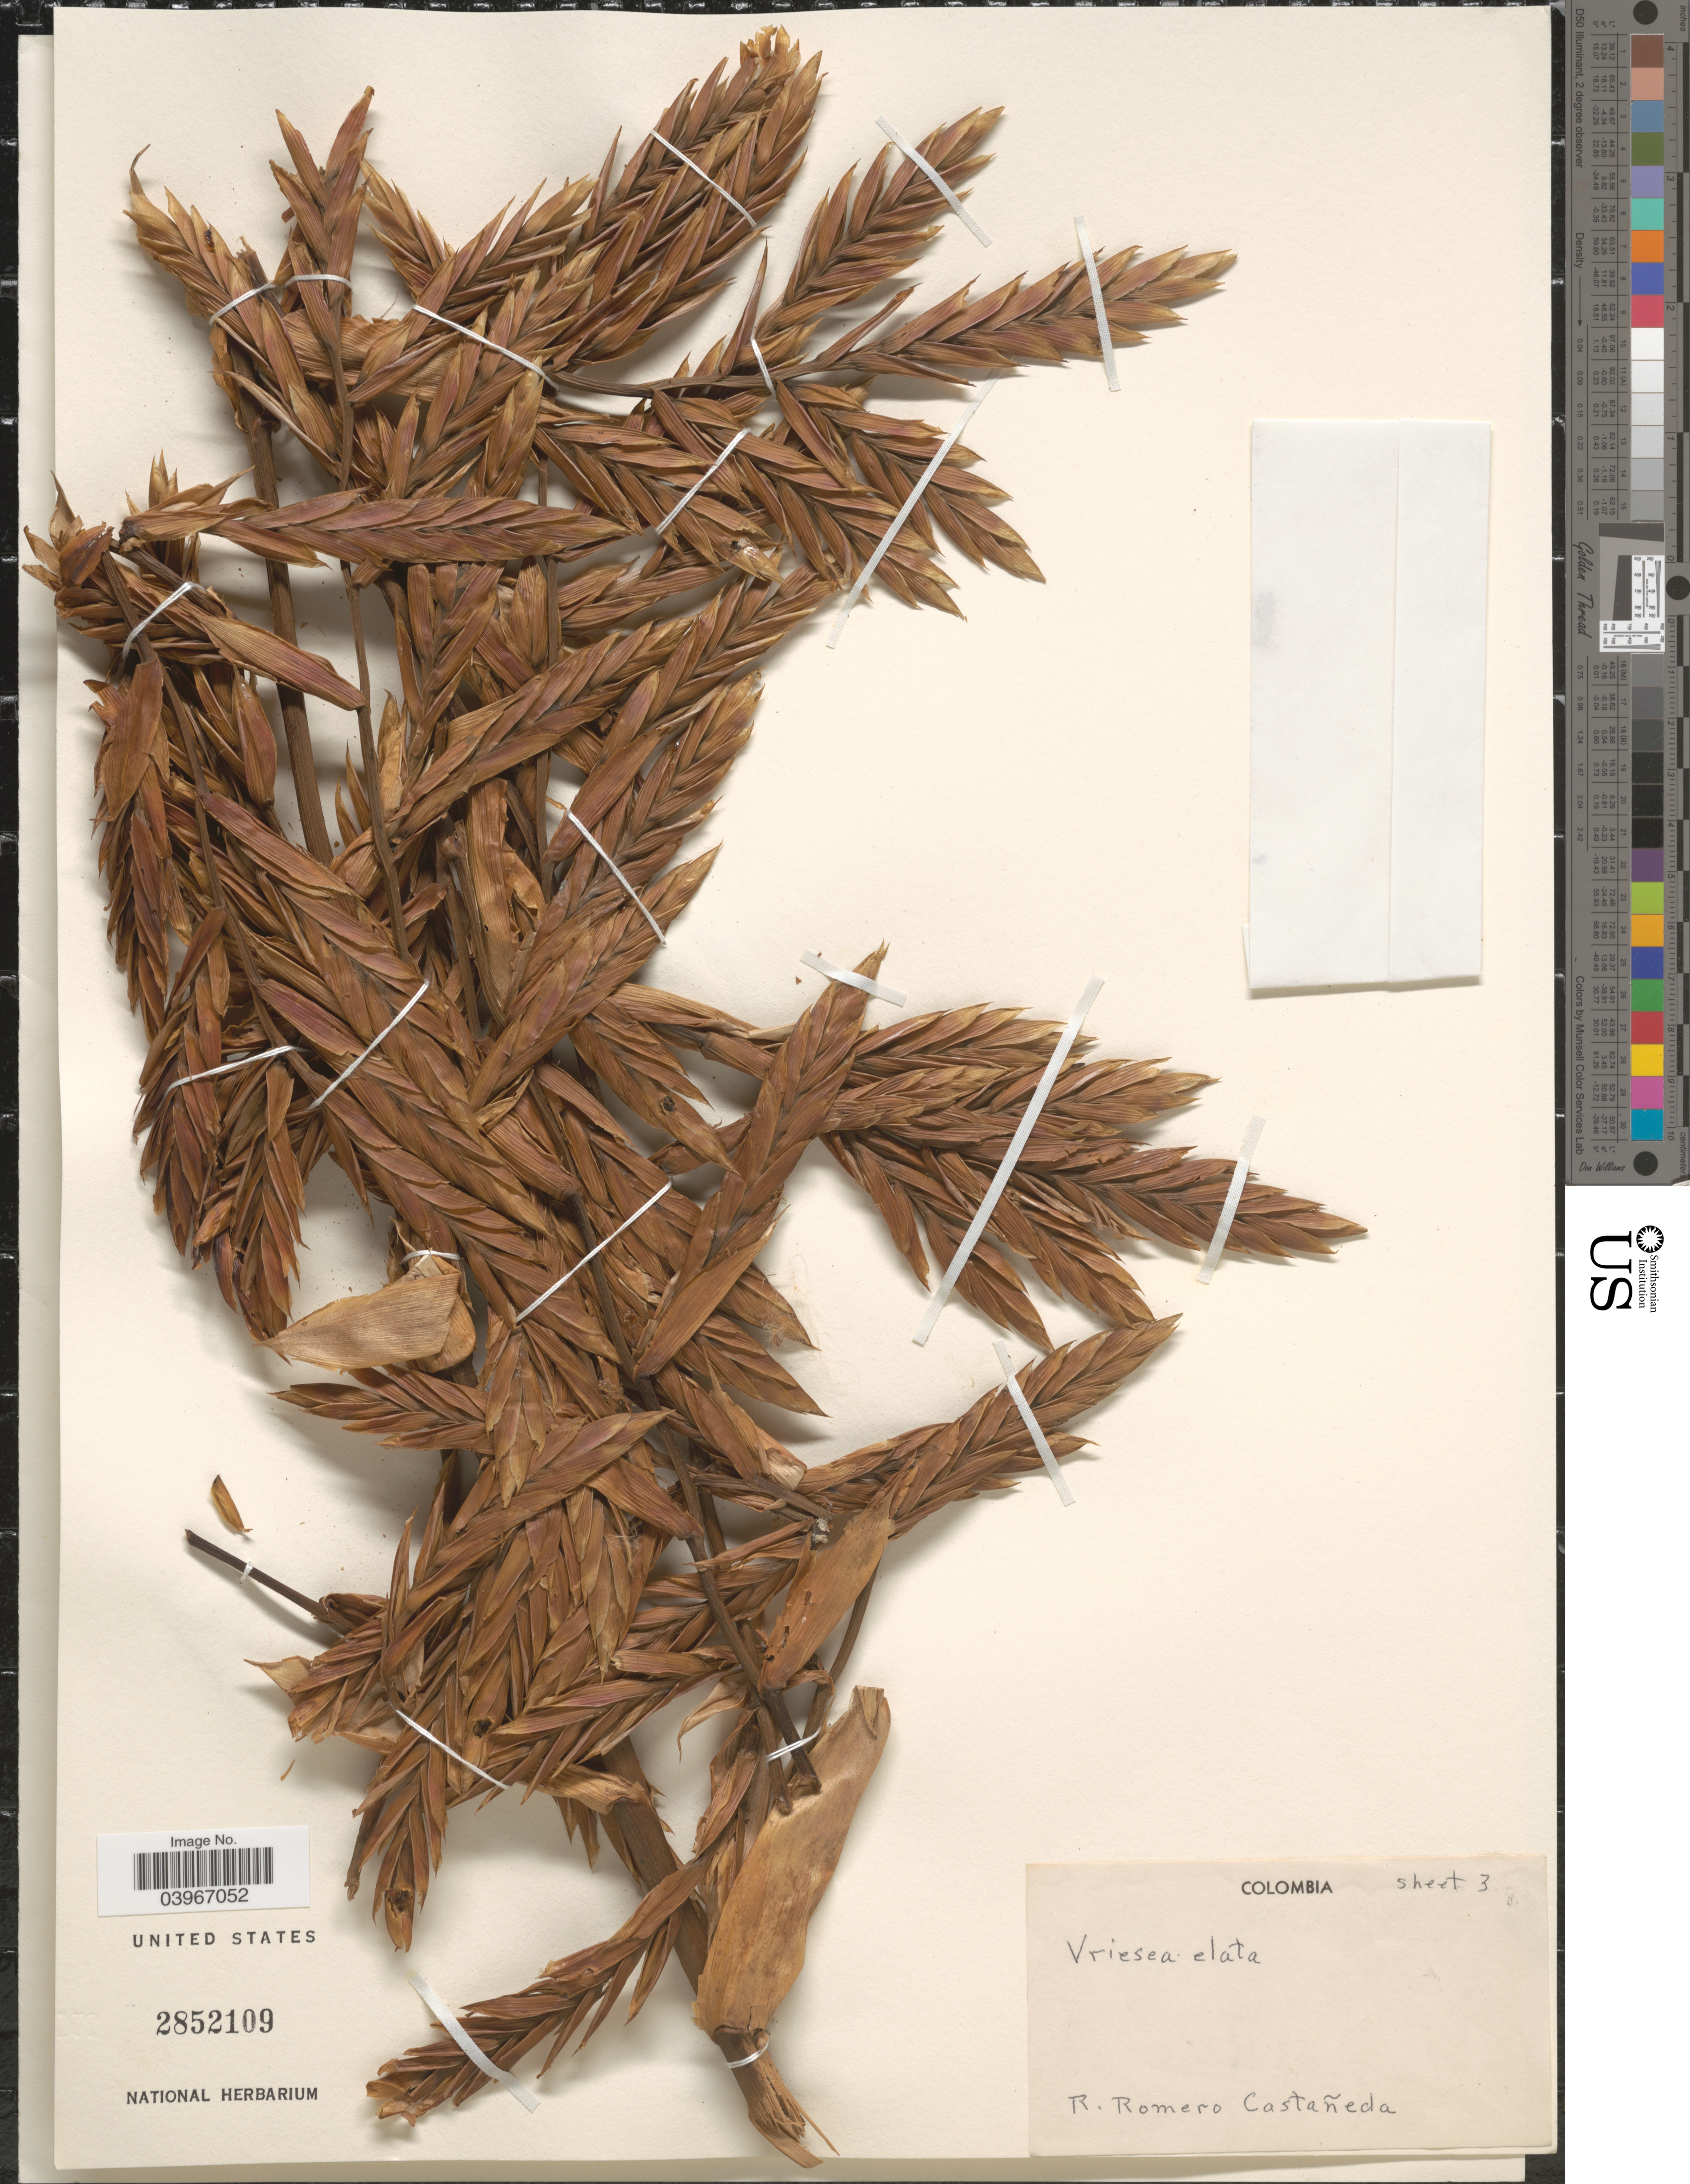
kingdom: Plantae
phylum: Tracheophyta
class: Liliopsida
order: Poales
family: Bromeliaceae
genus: Vriesea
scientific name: Vriesea elata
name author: (Baker) L.B. Sm.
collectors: R. Romero Castañeda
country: Colombia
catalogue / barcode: US 2852109